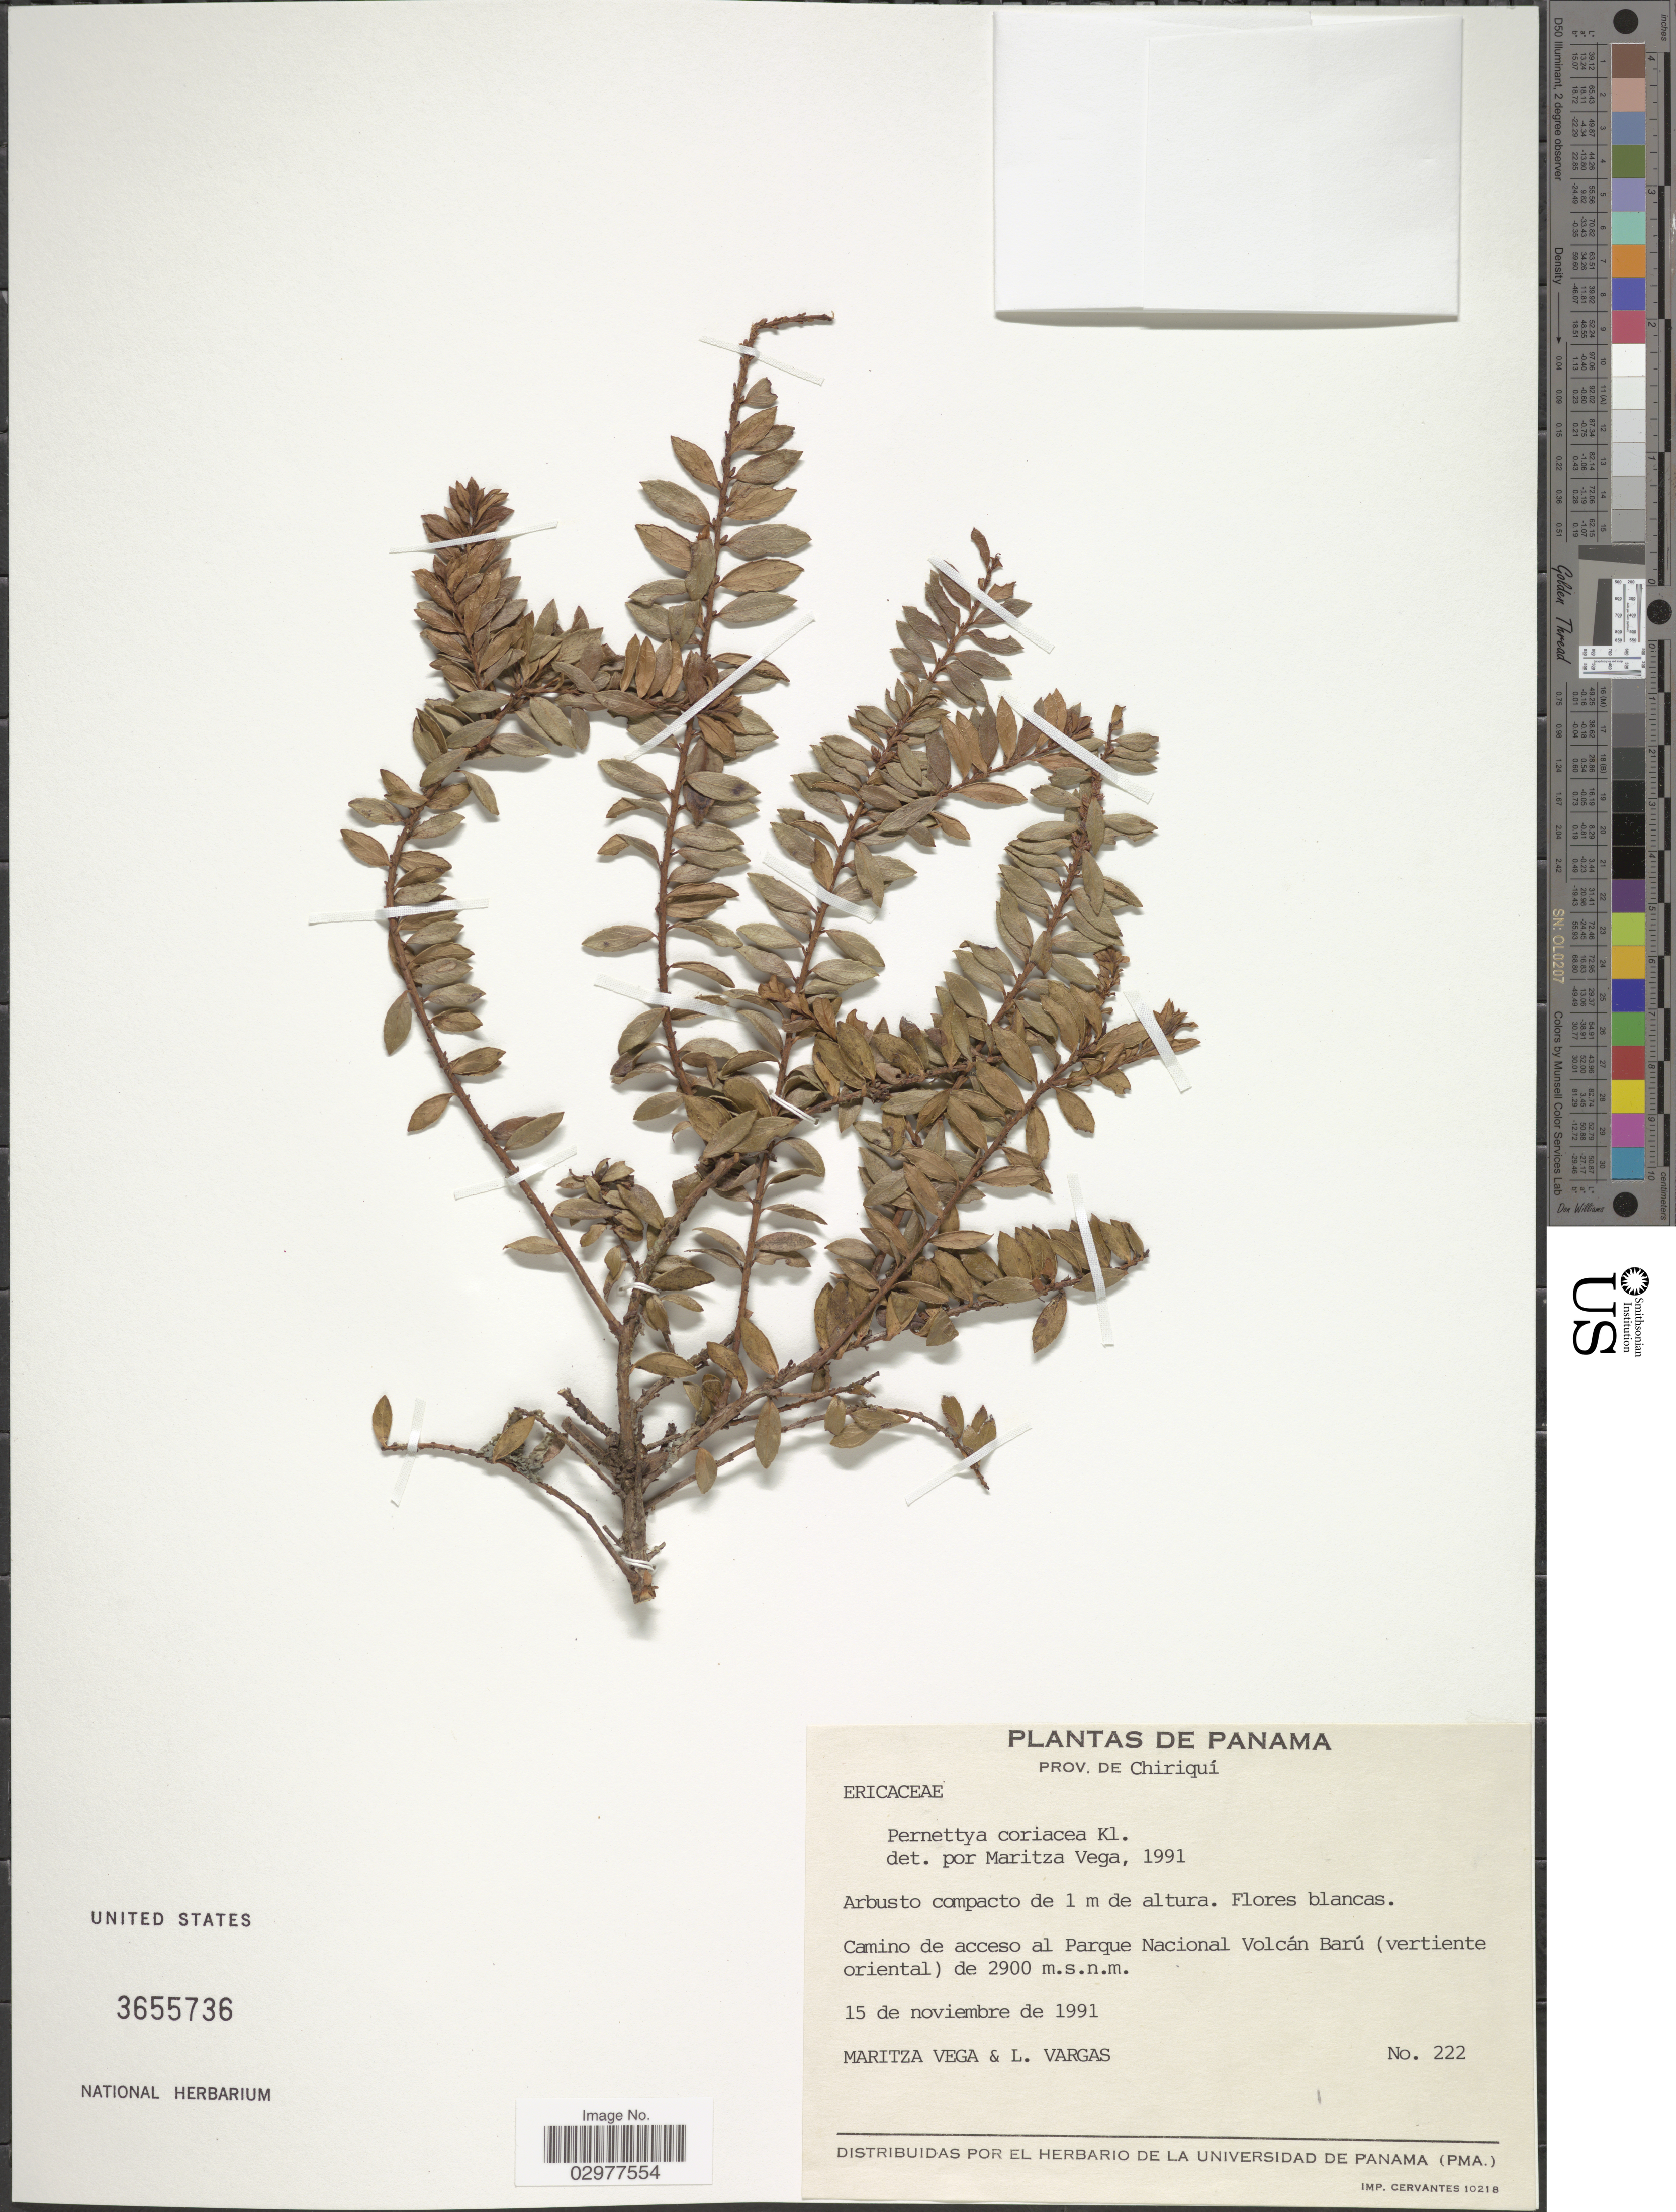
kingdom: Plantae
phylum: Tracheophyta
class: Magnoliopsida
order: Ericales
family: Ericaceae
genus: Pernettya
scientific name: Pernettya prostrata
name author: (Cav.) DC.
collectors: M. Vega & L. Vargas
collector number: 222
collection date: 1991-11-15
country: Panama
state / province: Chiriqui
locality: Camino de acceso al Parque Nacional Volcán Barú (vertiente oriental).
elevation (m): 2900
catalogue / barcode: US 3655736